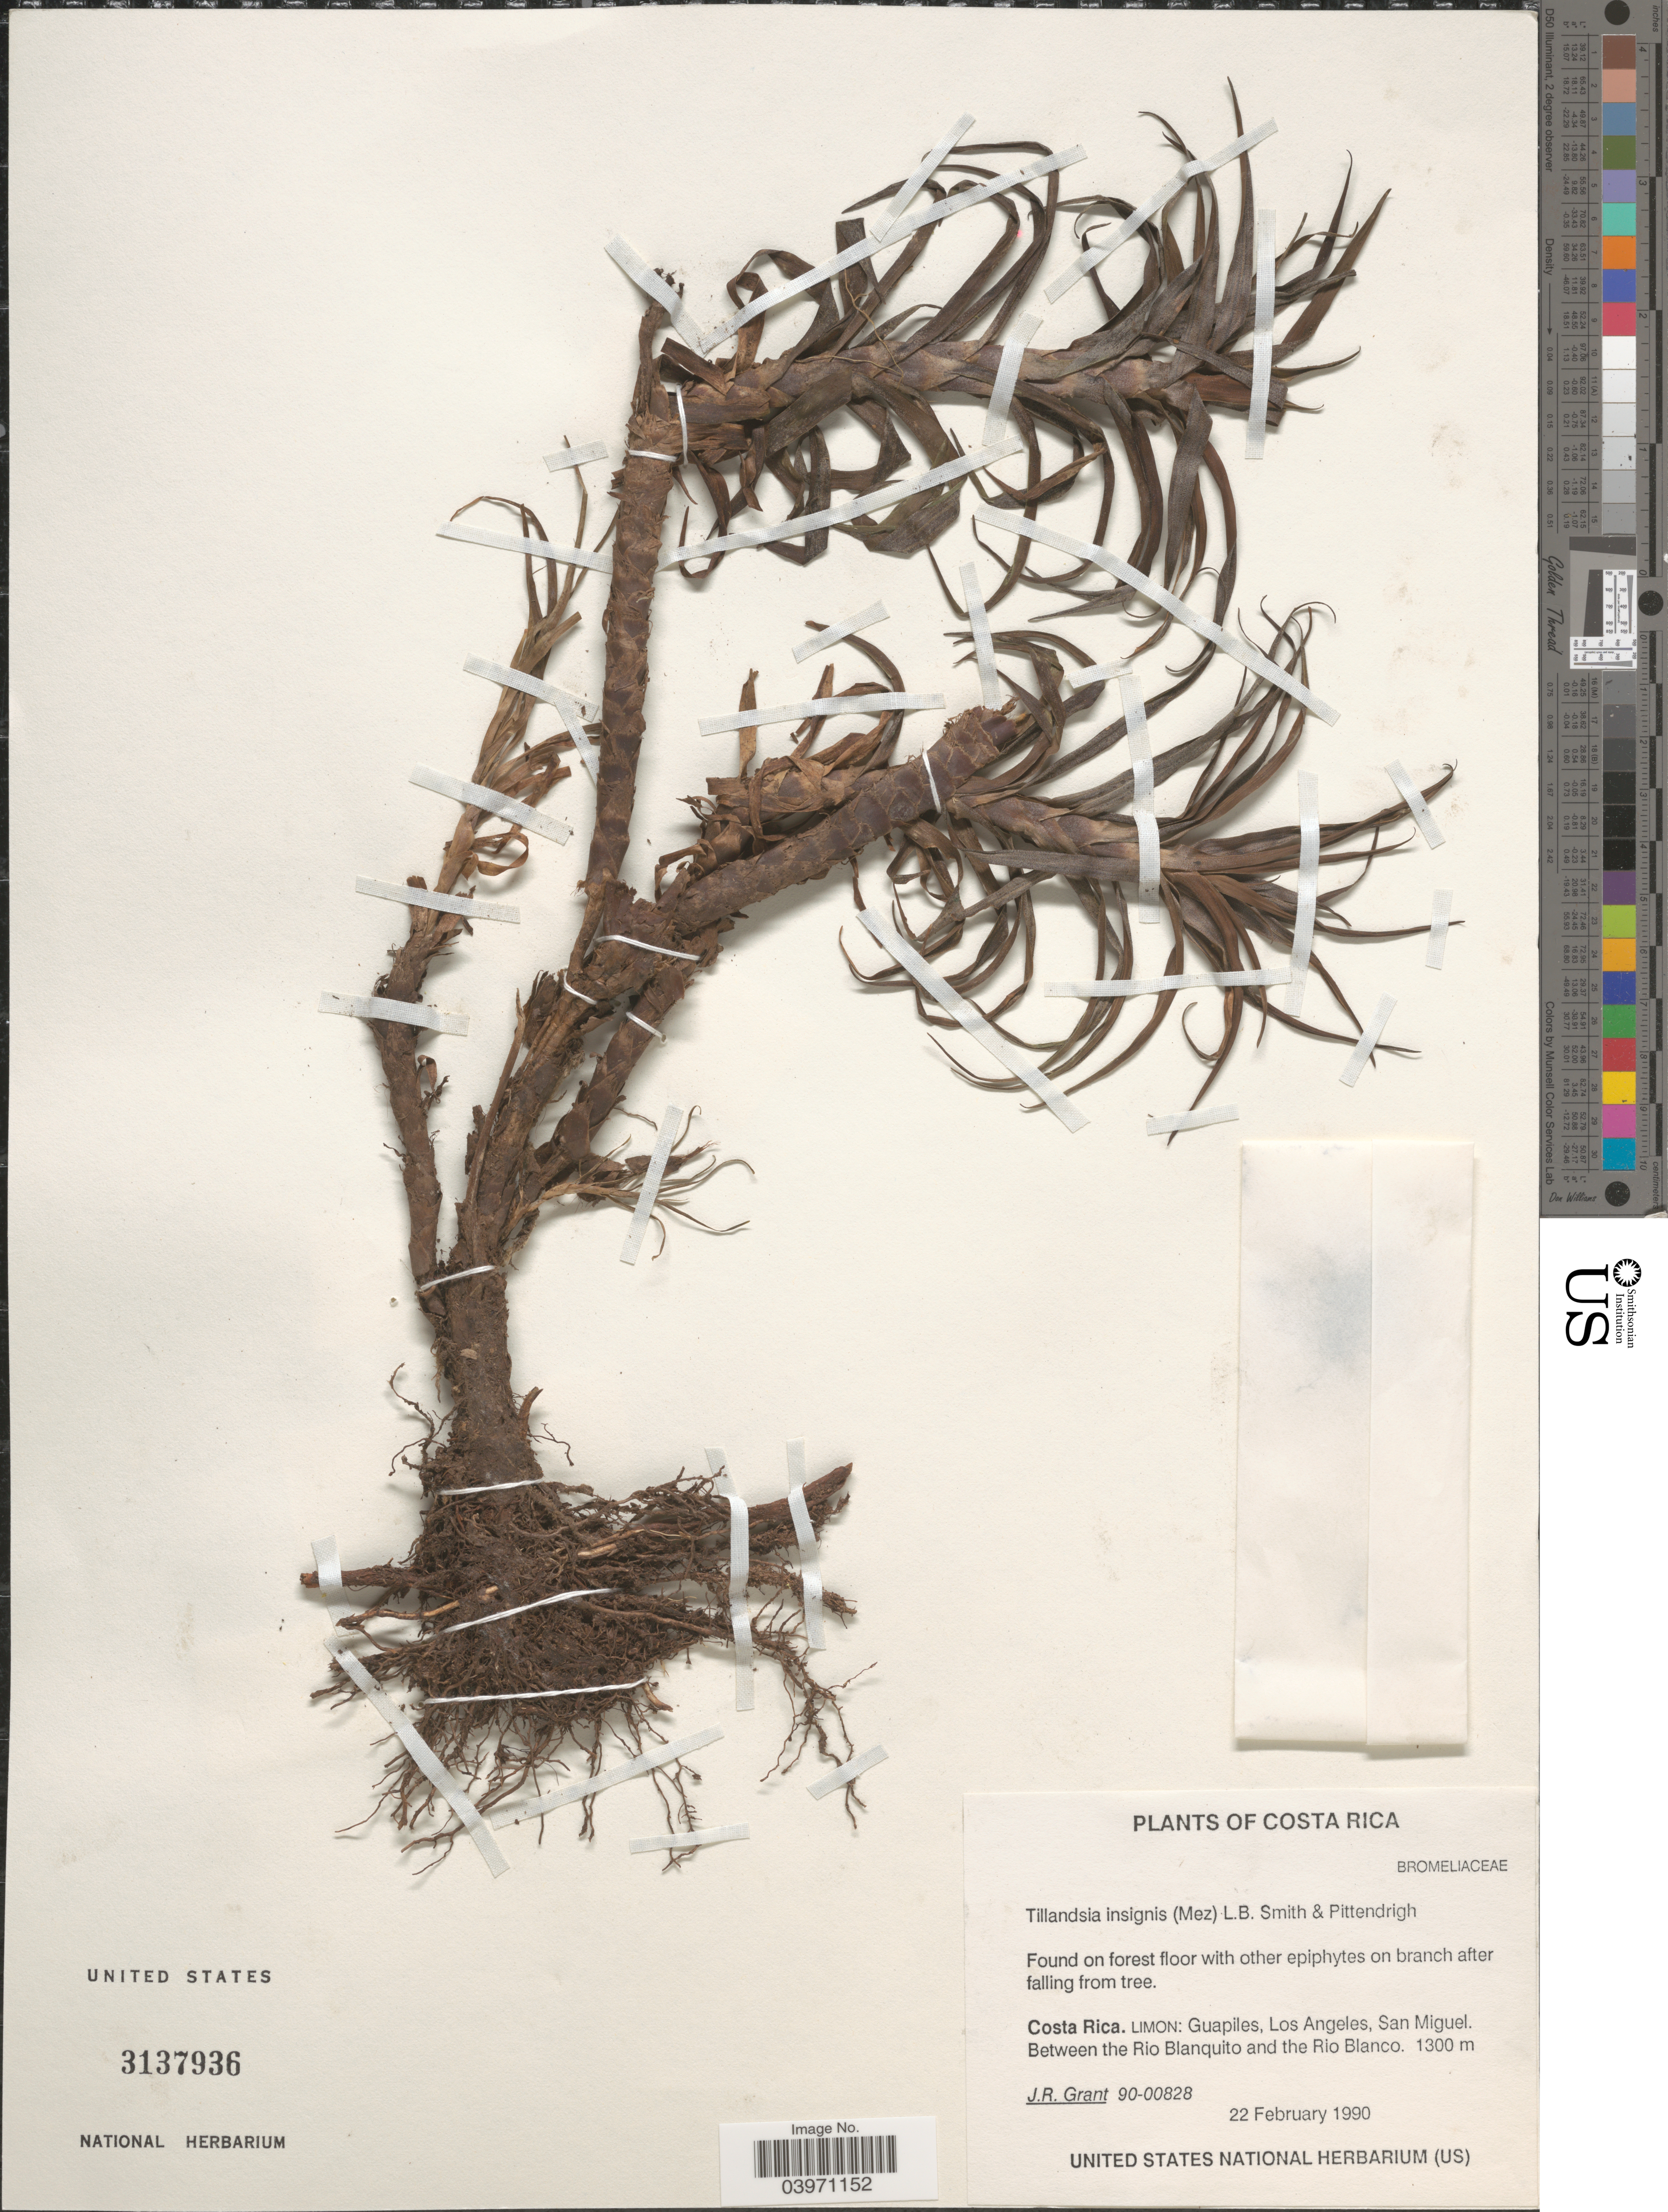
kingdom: Plantae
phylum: Tracheophyta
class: Liliopsida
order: Poales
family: Bromeliaceae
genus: Tillandsia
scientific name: Tillandsia insignis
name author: (Mez) L.B. Sm. & Pittendr.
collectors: J. Grant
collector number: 90-00828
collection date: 1990-02-22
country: Costa Rica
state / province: Limón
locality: Guapiles, Los Angeles, San Miguel. Between the Rio Blanquito and the Rio Blanco.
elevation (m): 1300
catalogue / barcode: US 3137936